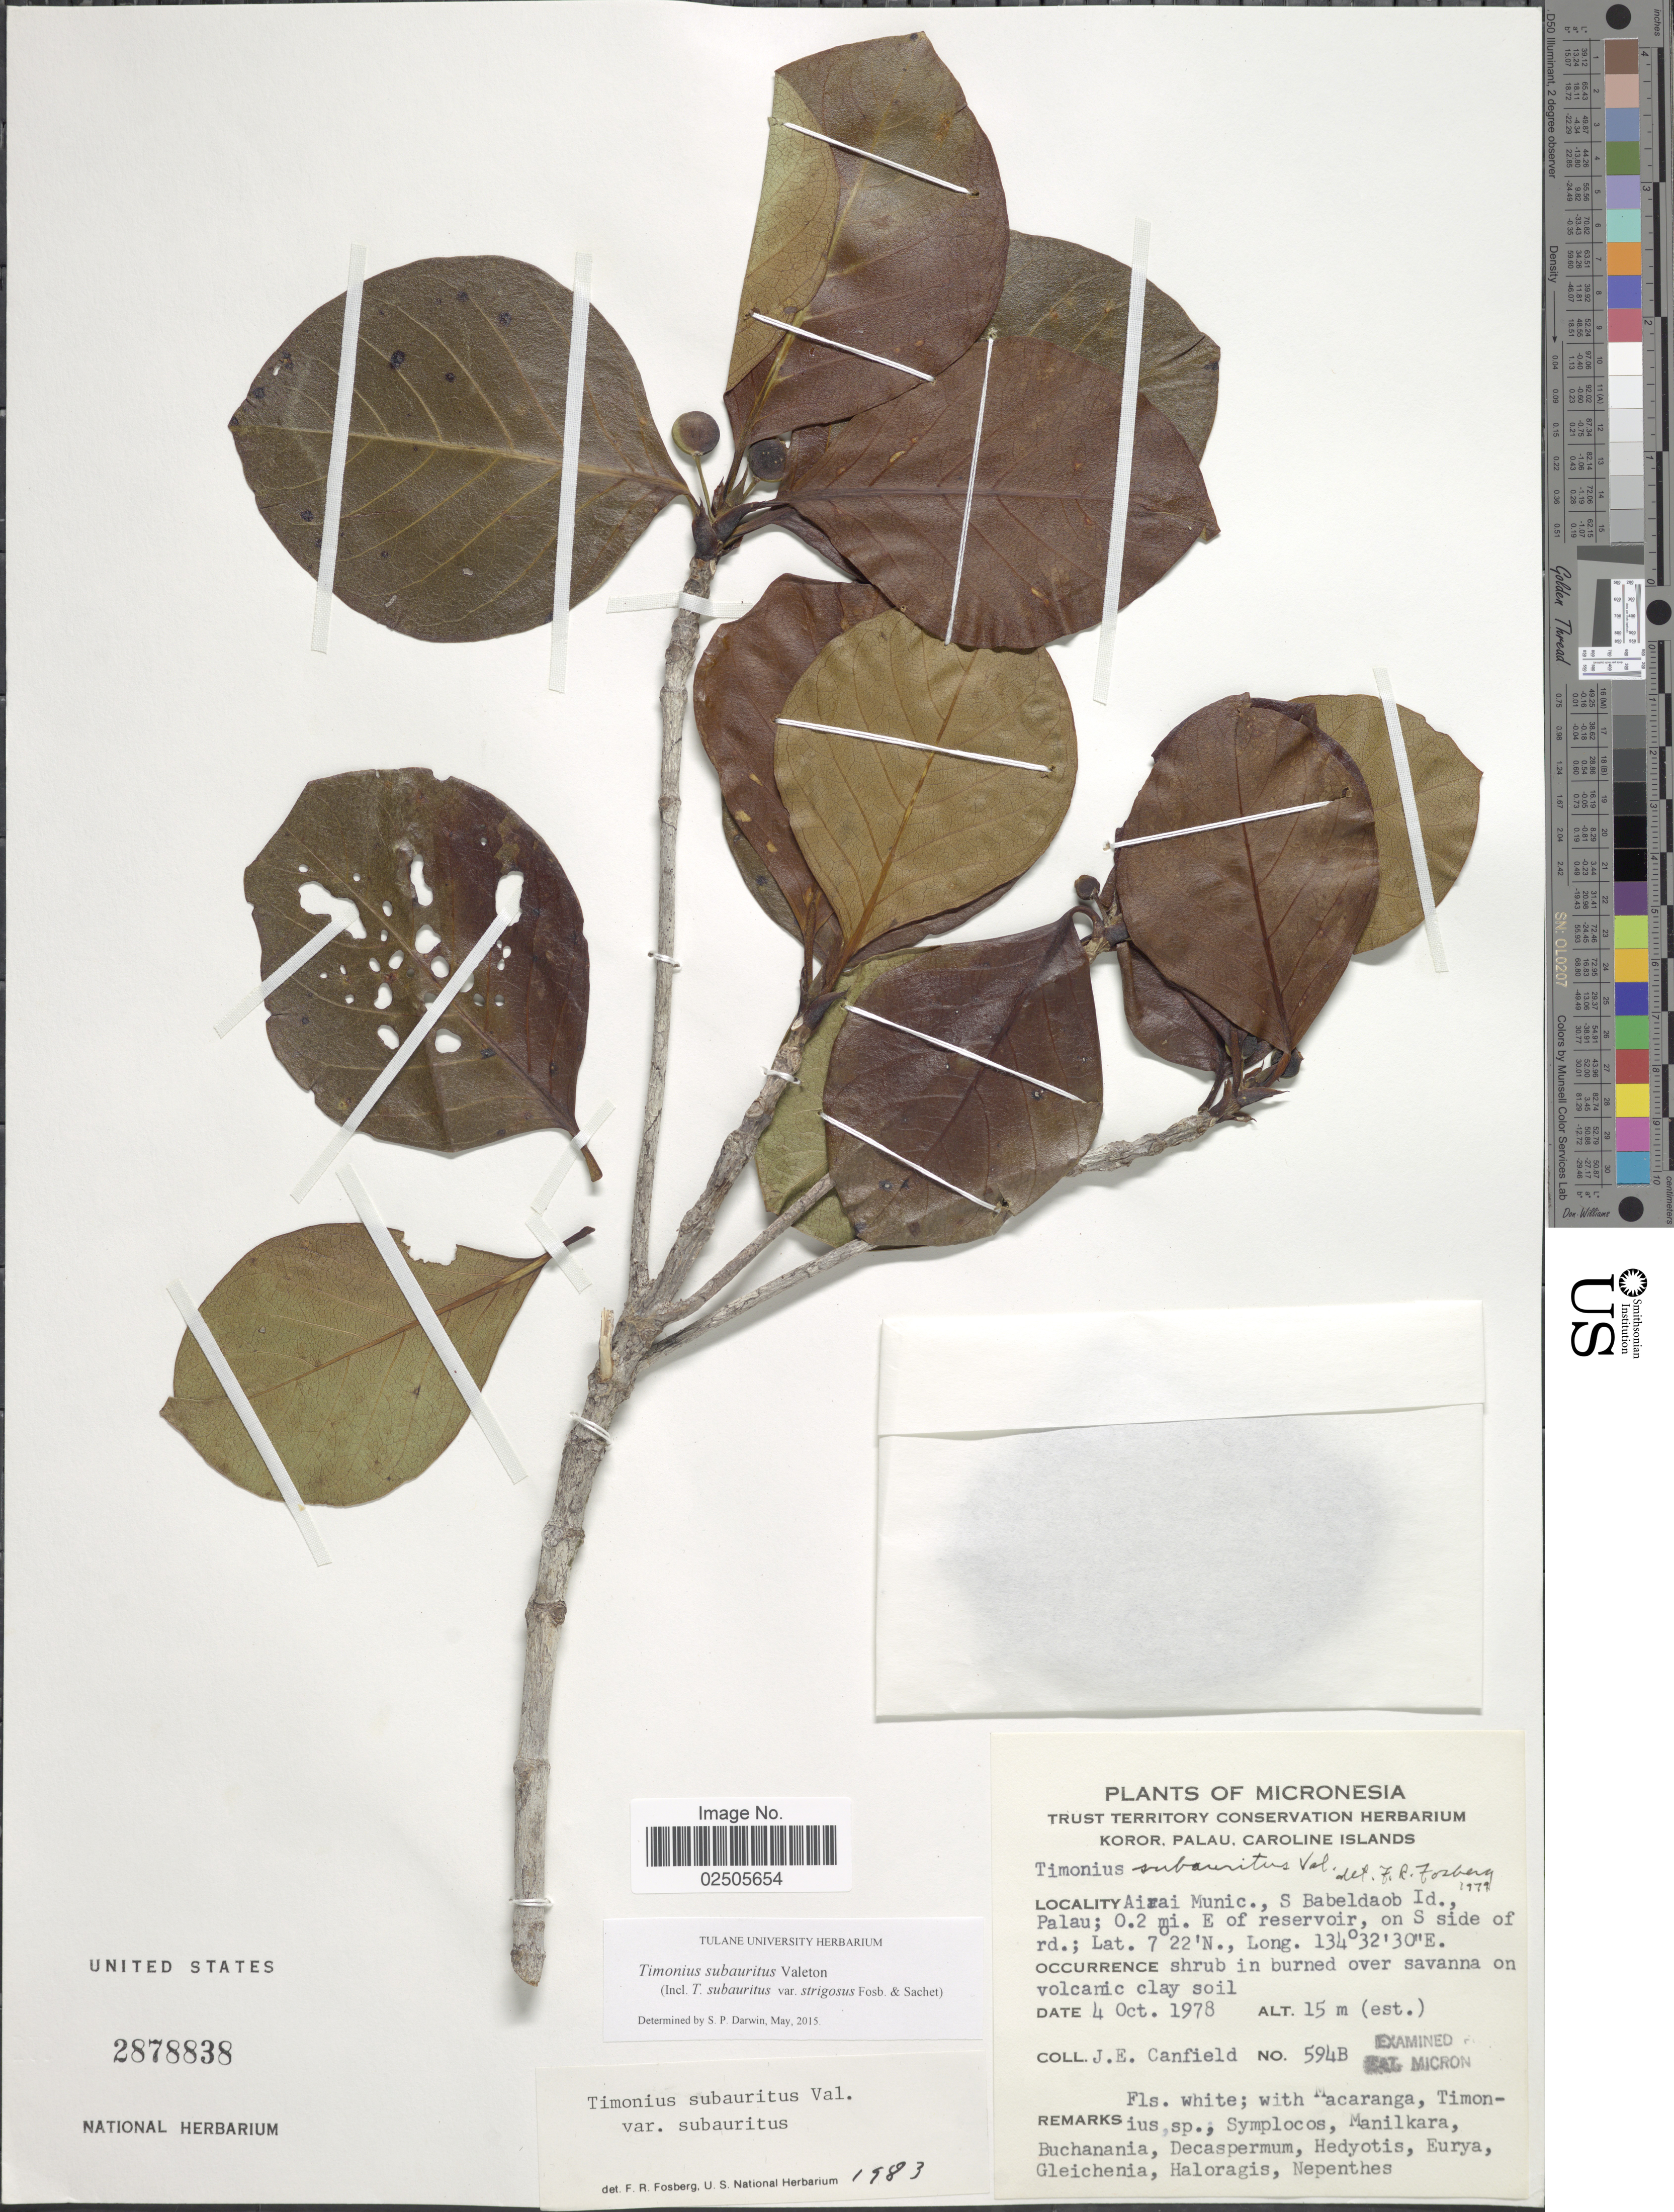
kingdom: Plantae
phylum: Tracheophyta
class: Magnoliopsida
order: Gentianales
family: Rubiaceae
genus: Timonius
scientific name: Timonius subauritus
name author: Valeton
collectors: J. E. Canfield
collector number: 594B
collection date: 1978-10-04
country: Palau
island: Babeldaob [Babelthuap]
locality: Airai Munic., S Babeldaob Id., Palau; 0.2 mi. E of reservoir, on S side of rd.,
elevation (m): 15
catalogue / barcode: US 2878838